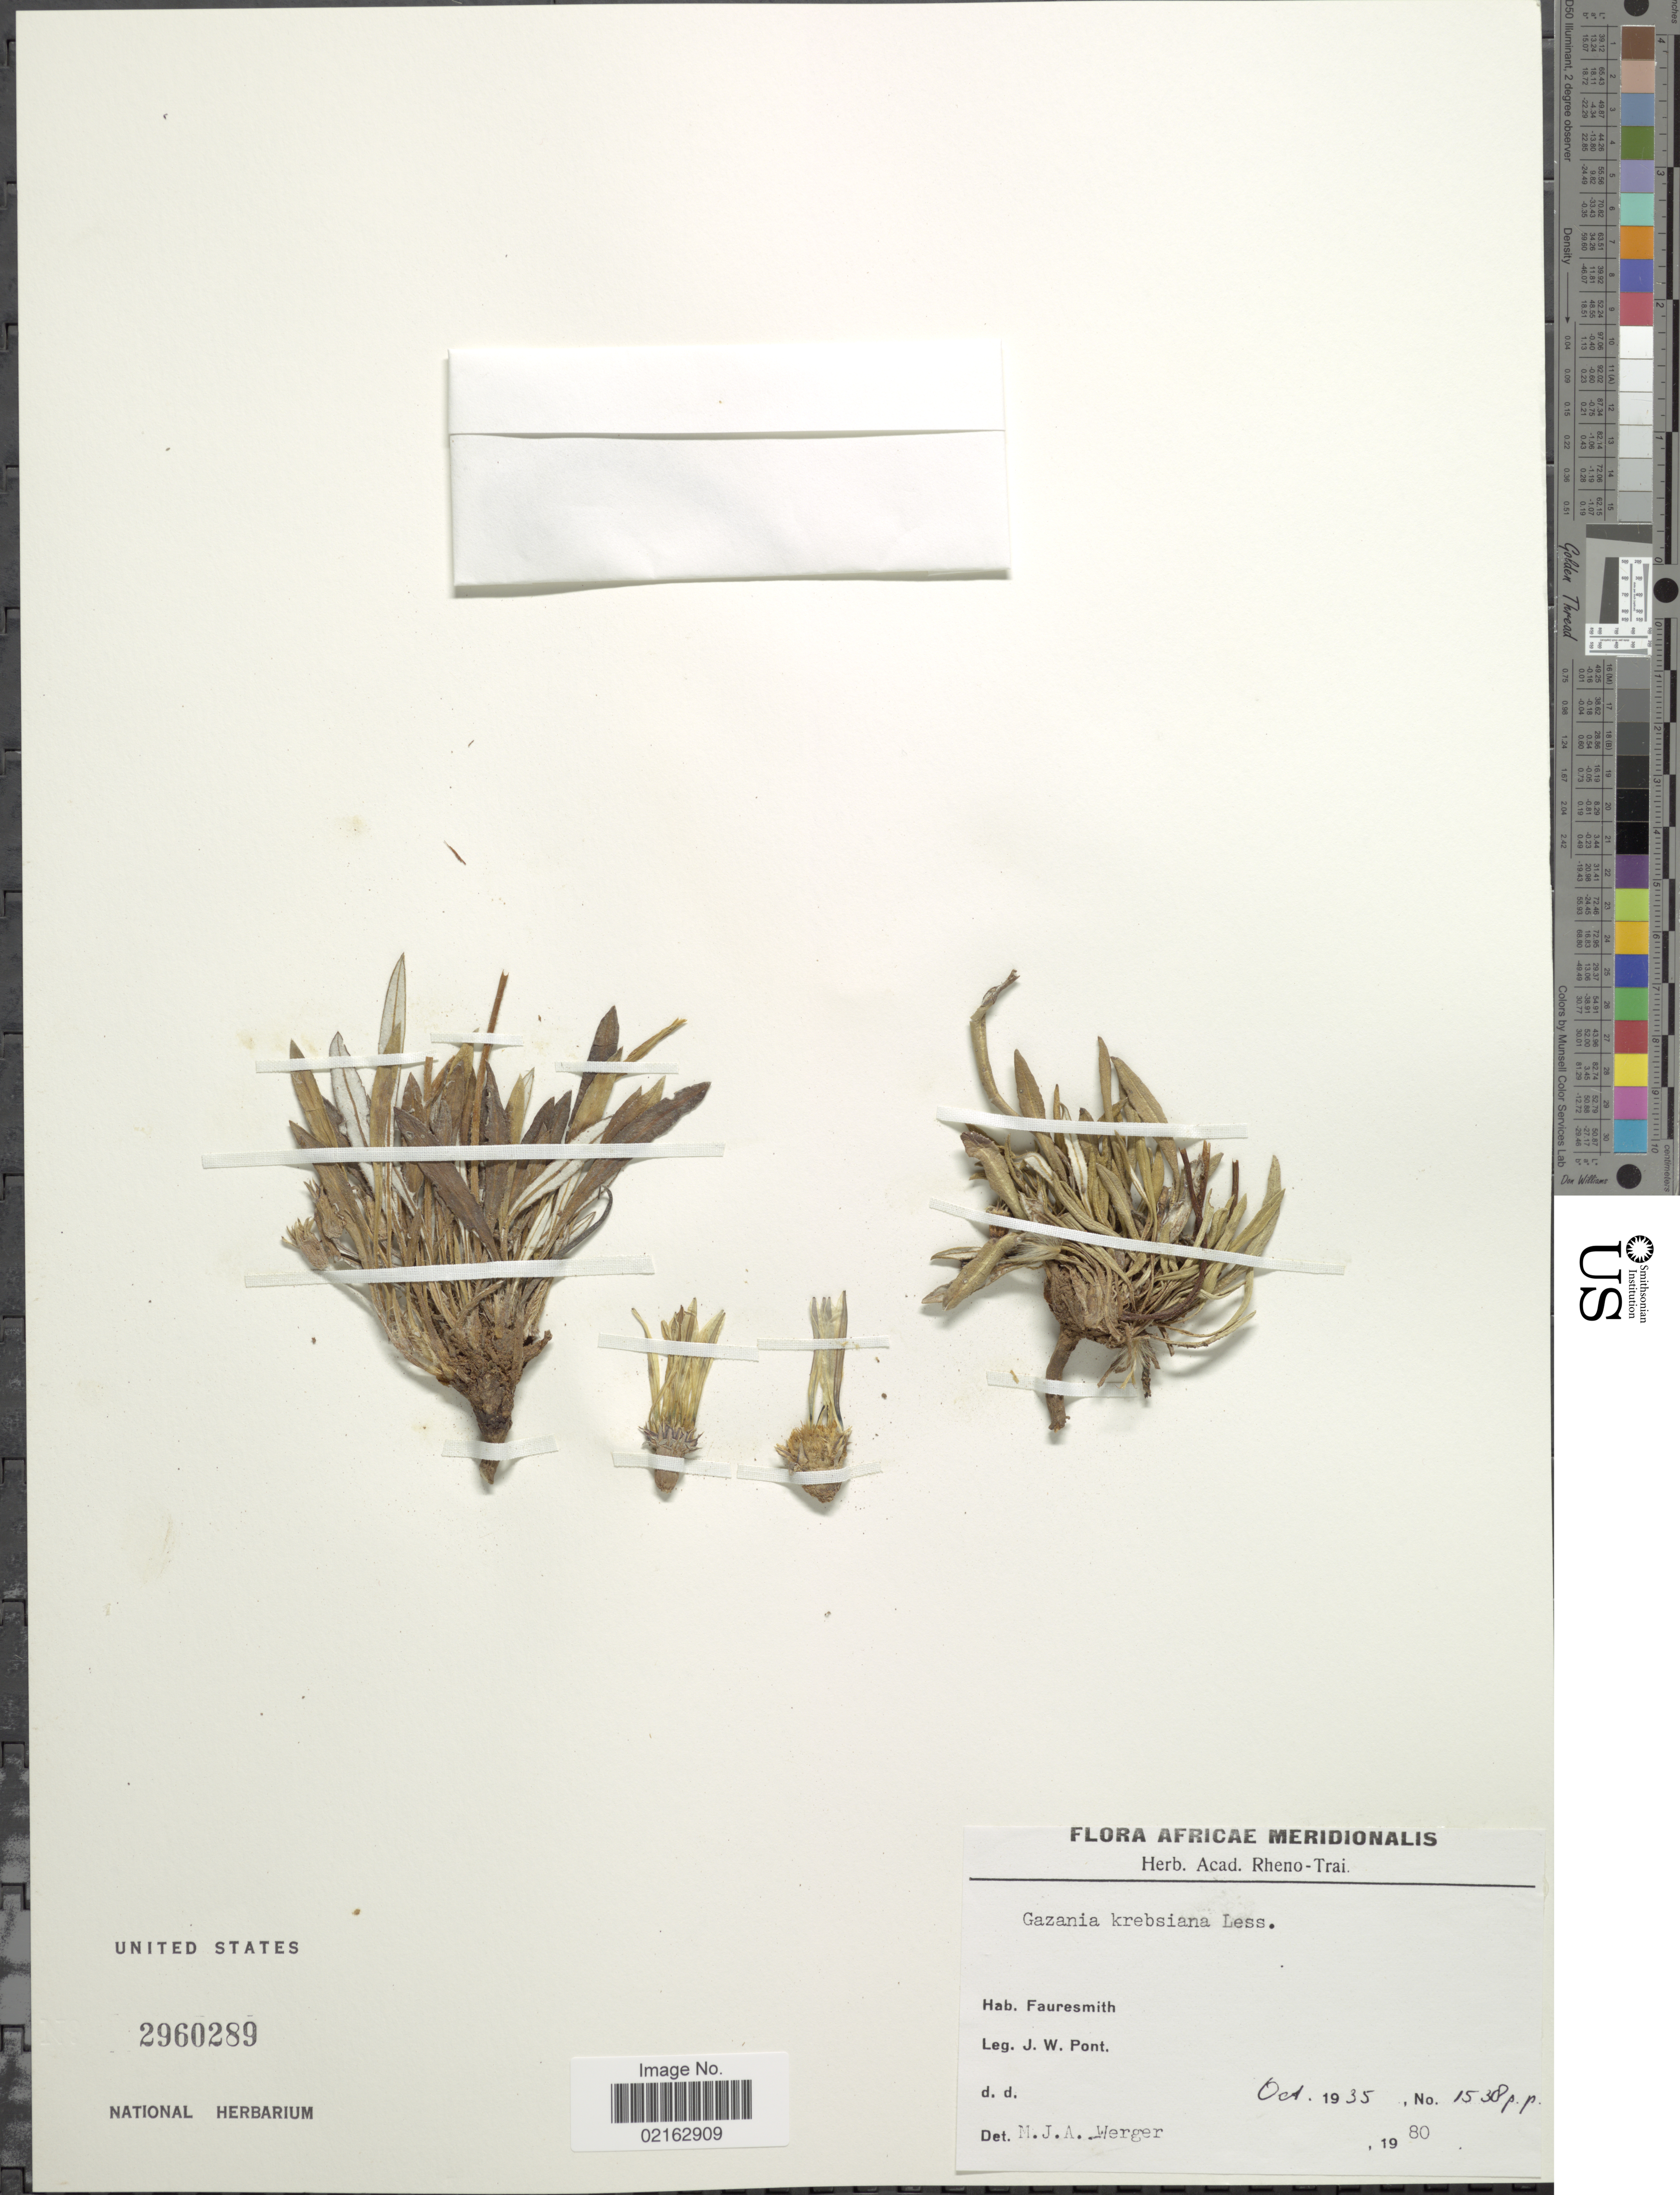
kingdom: Plantae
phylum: Tracheophyta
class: Magnoliopsida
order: Asterales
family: Asteraceae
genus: Gazania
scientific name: Gazania krebsiana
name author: Less.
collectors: J. Pont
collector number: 1538 p.p.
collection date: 1935-10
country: South Africa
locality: Africae Meridionalis. Gauresmith.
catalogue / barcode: US 2960289